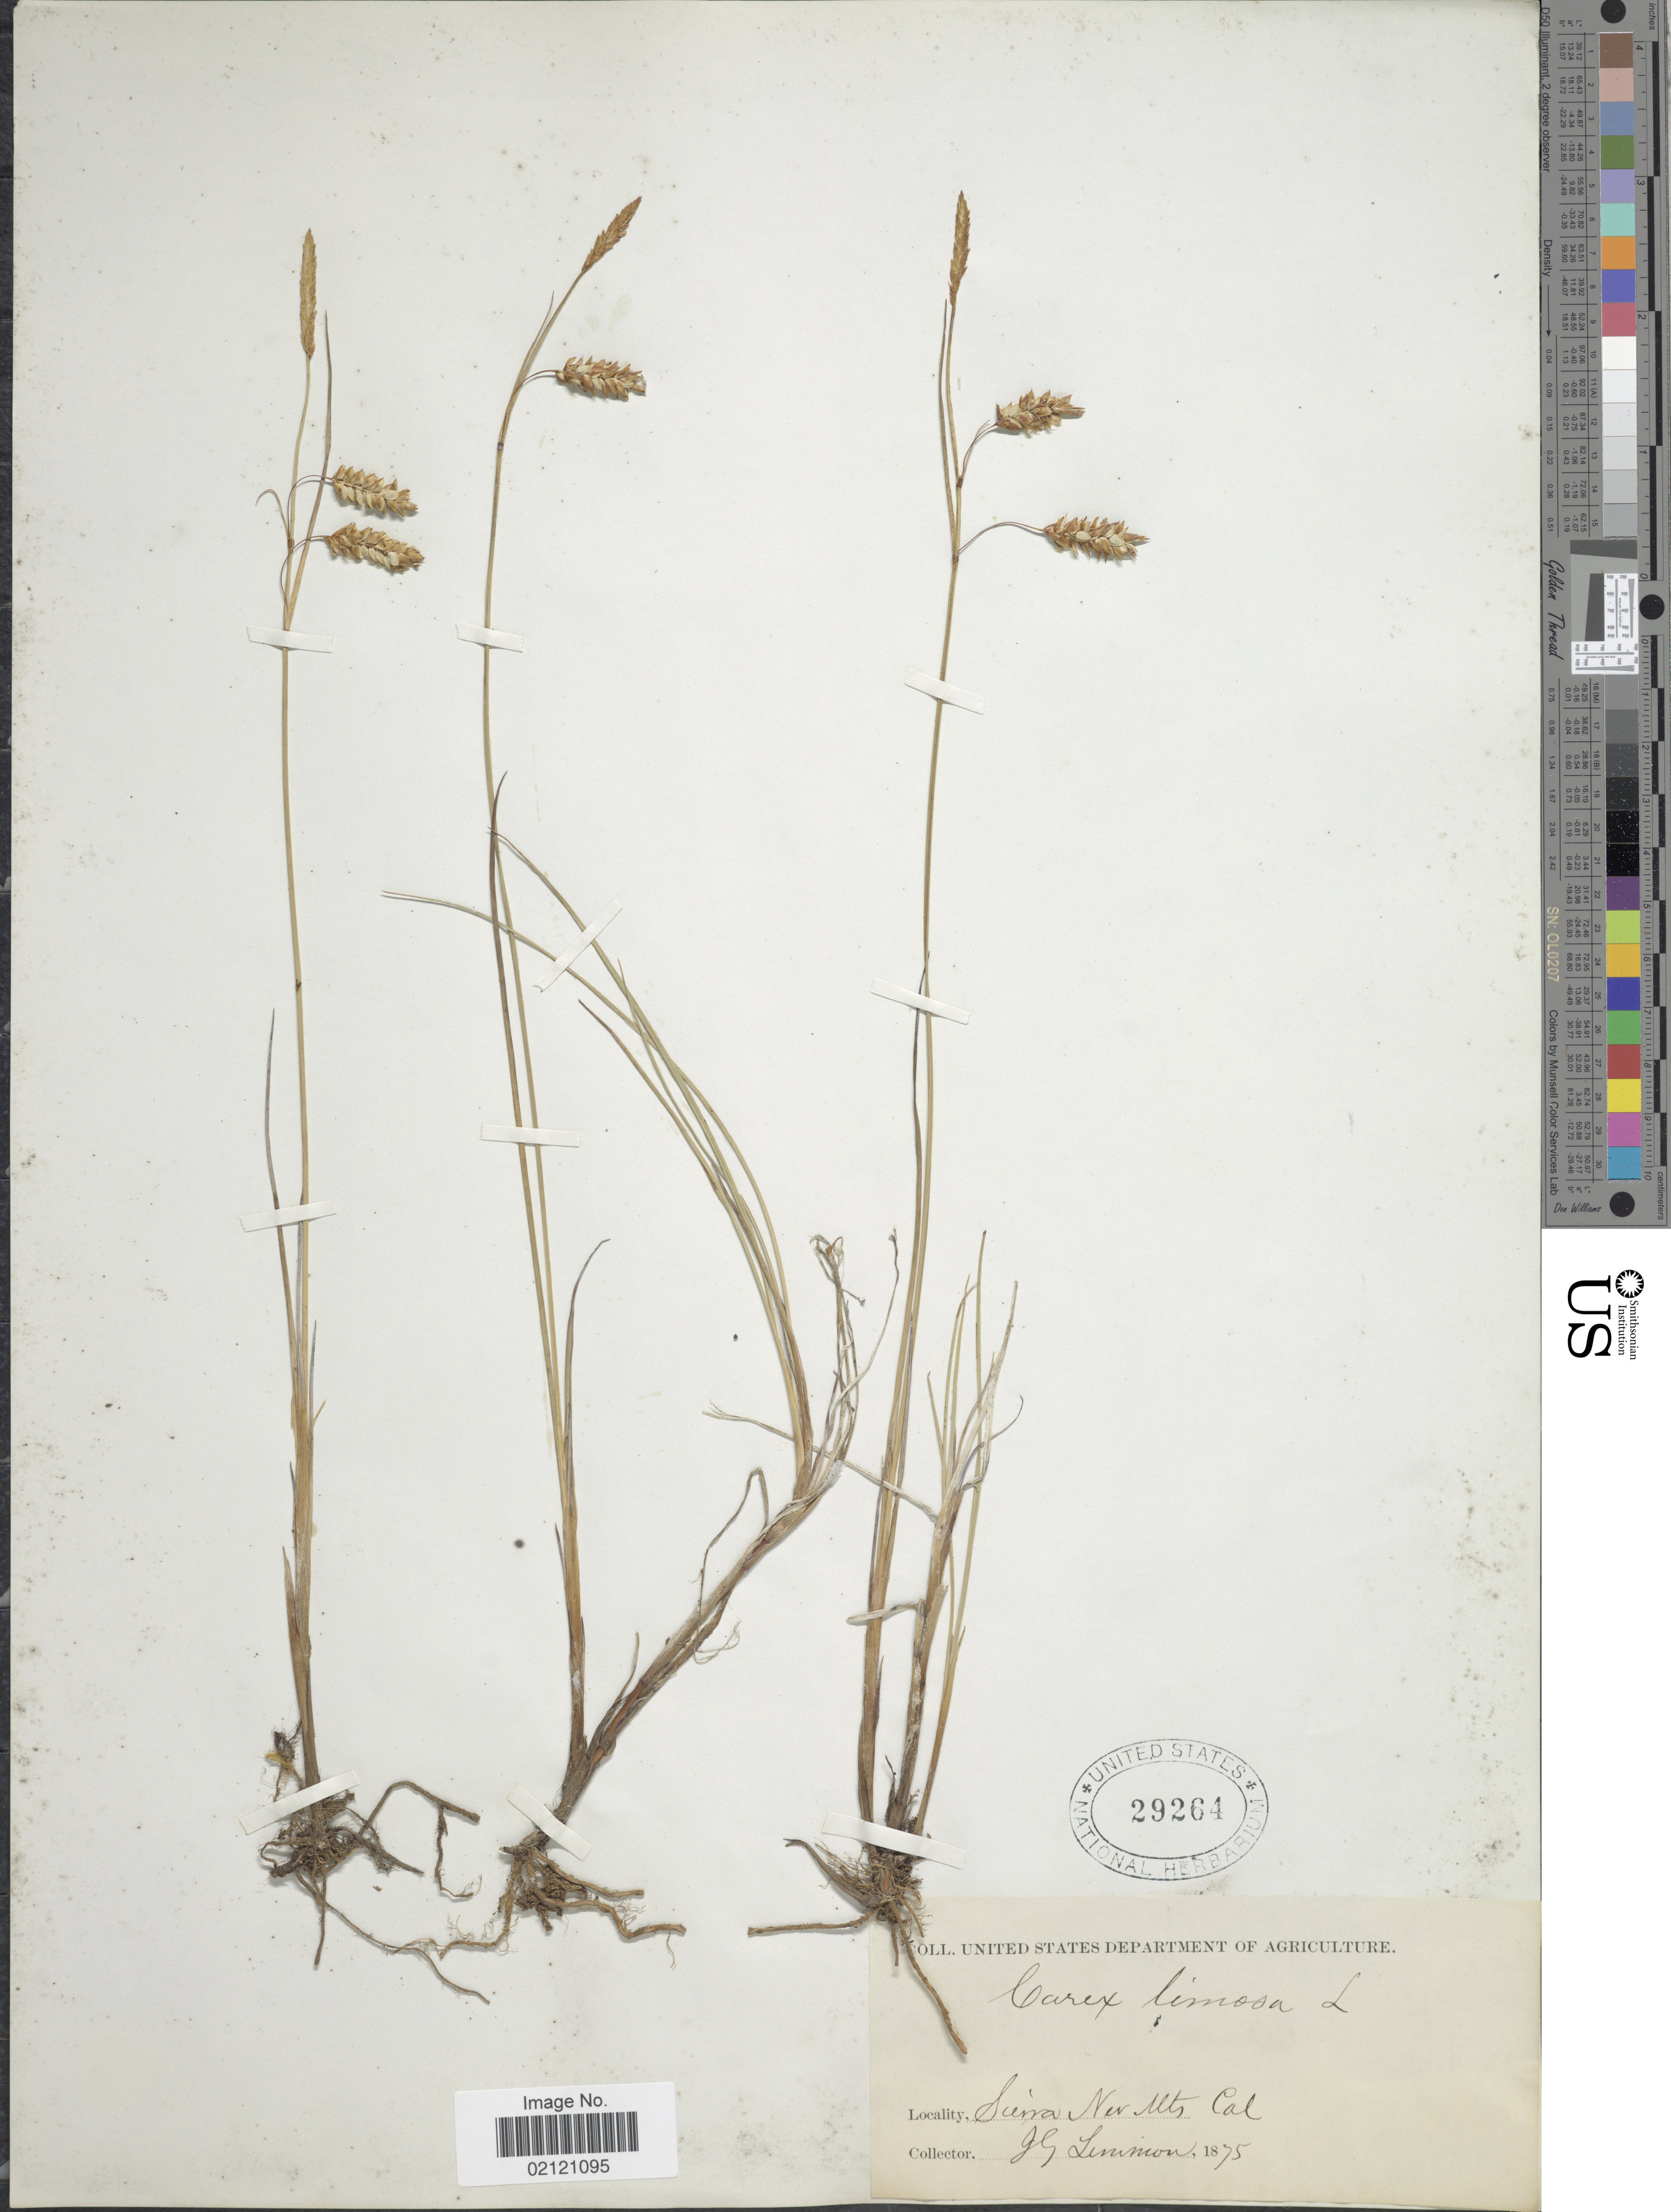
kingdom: Plantae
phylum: Tracheophyta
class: Liliopsida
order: Poales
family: Cyperaceae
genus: Carex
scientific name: Carex limosa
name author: L.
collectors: J. Lemmon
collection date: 1875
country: United States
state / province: California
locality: Sierra Nev Mts.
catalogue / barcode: US 29264